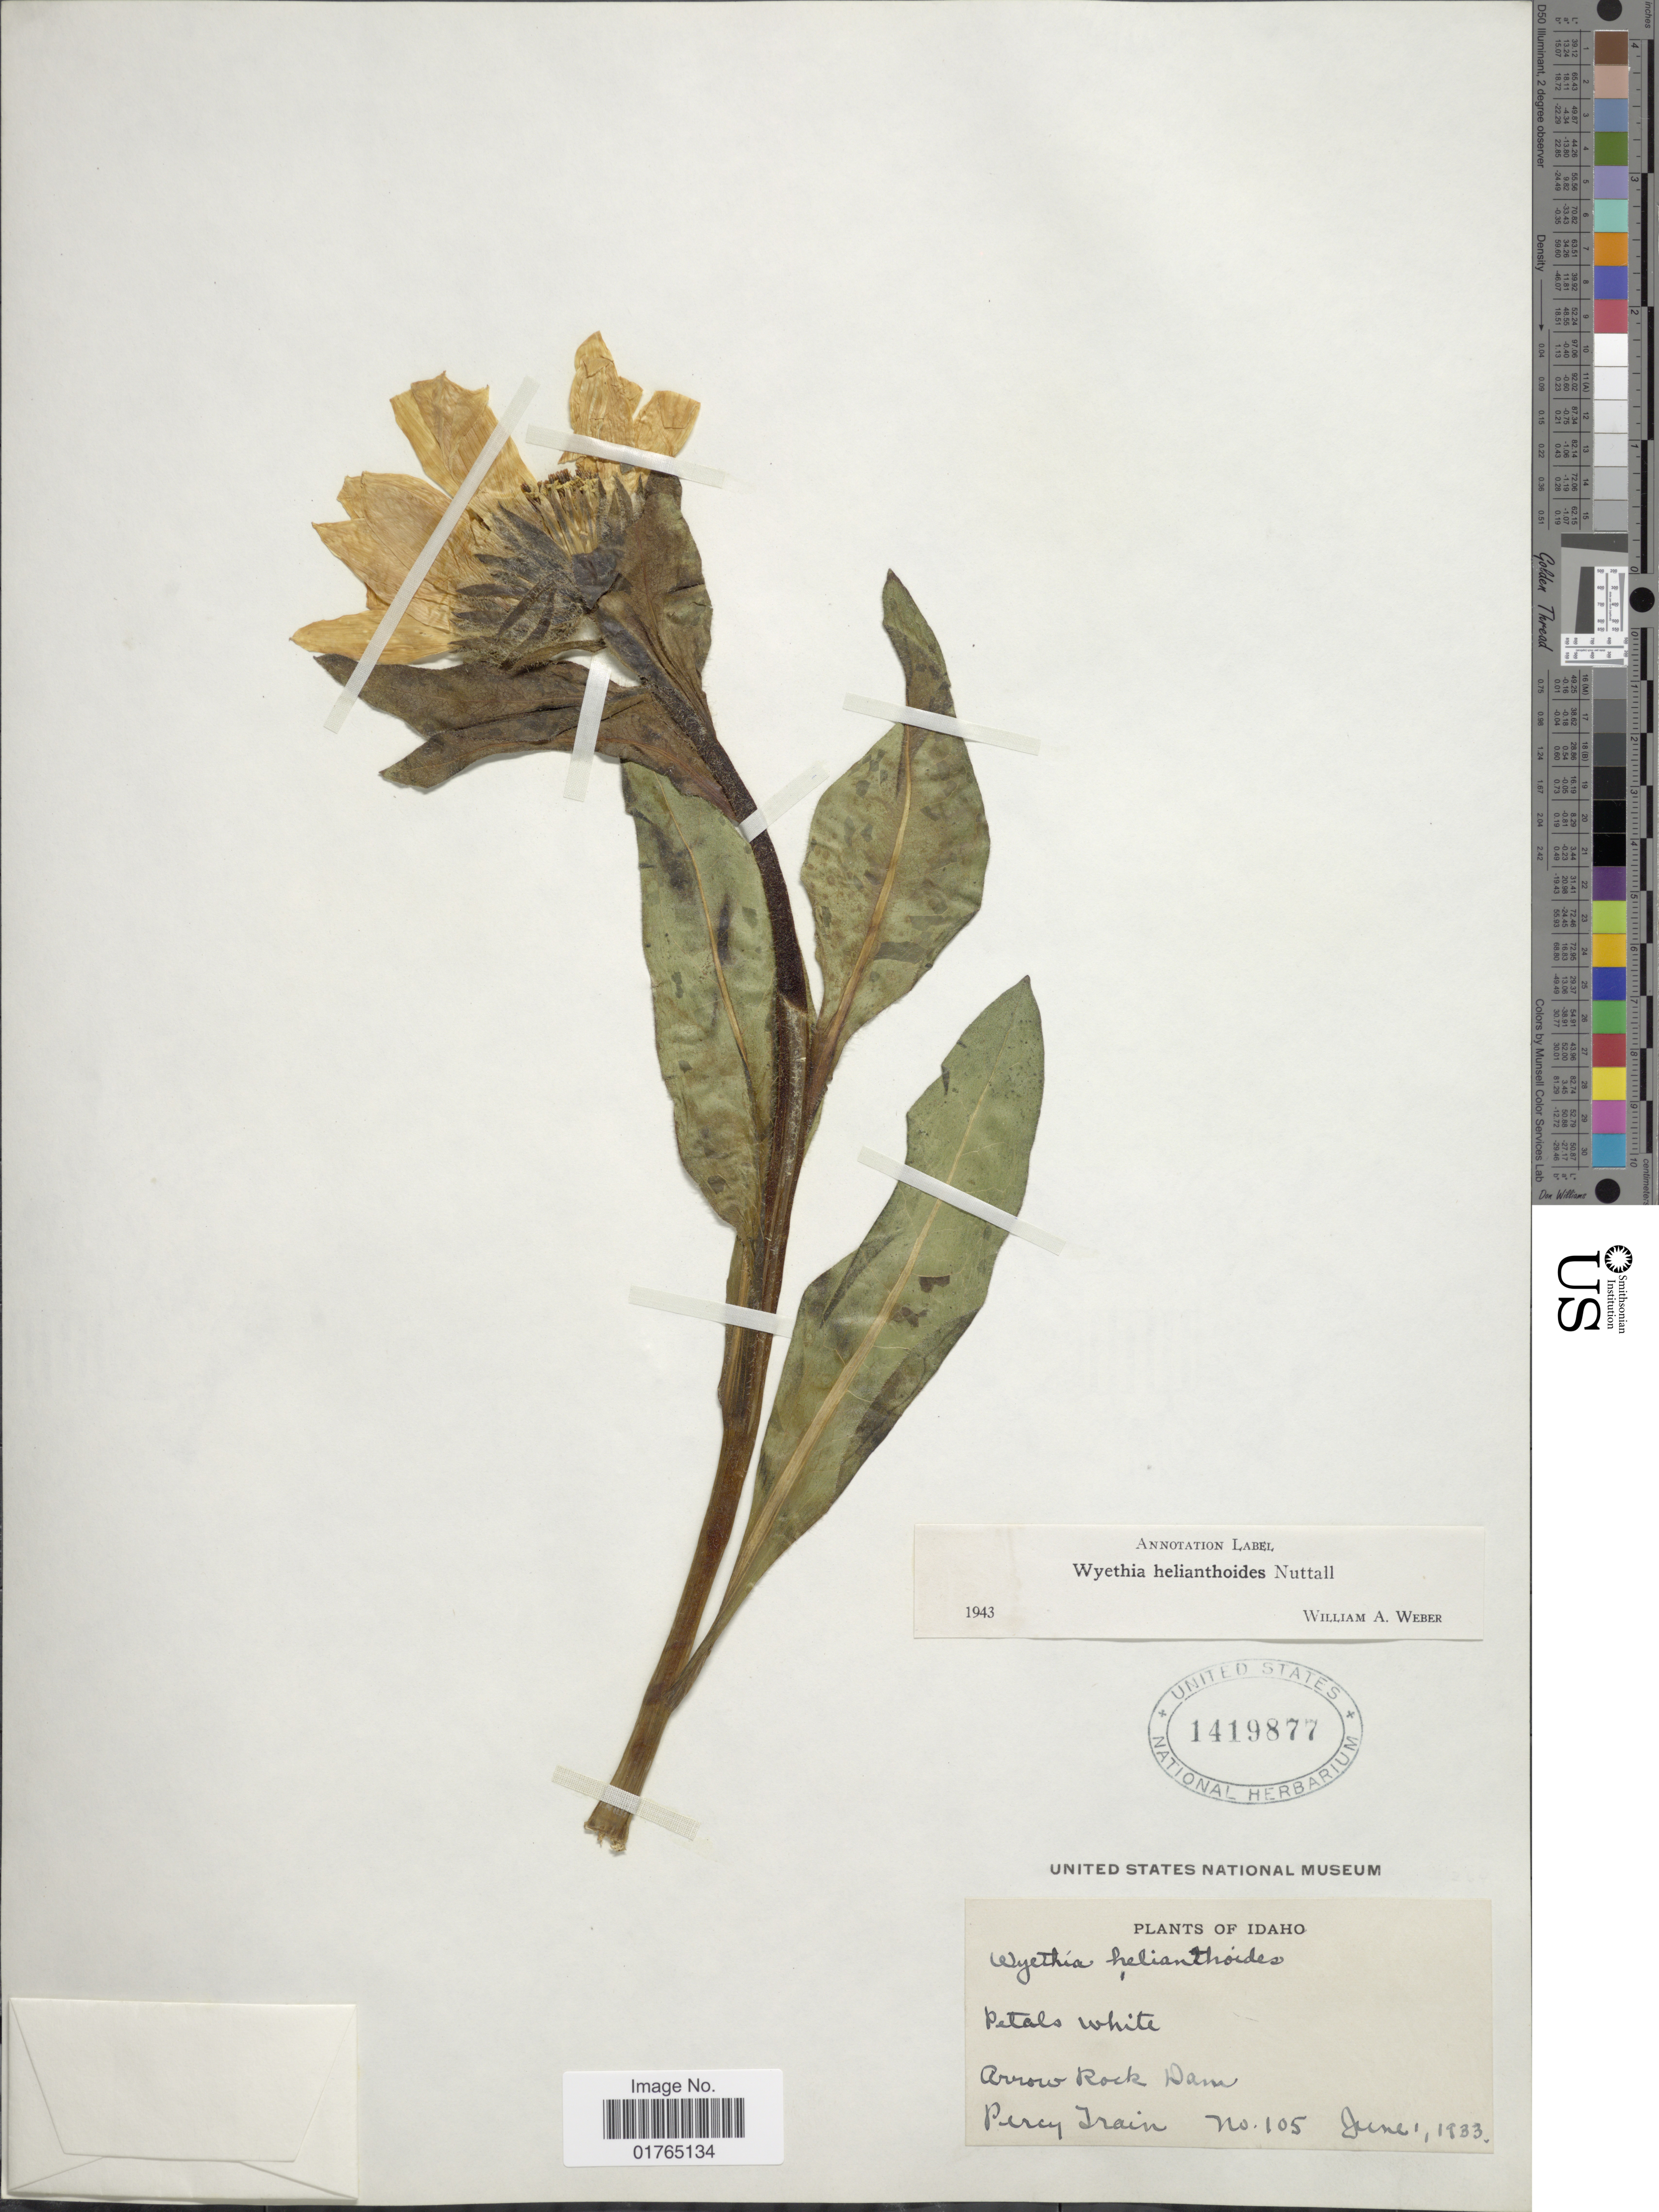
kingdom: Plantae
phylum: Tracheophyta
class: Magnoliopsida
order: Asterales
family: Asteraceae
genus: Wyethia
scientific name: Wyethia helianthoides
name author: Nutt.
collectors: P. Train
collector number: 105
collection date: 1933-06-01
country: United States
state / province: Idaho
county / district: Boise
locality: Arrow Rock Dam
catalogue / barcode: US 1419877